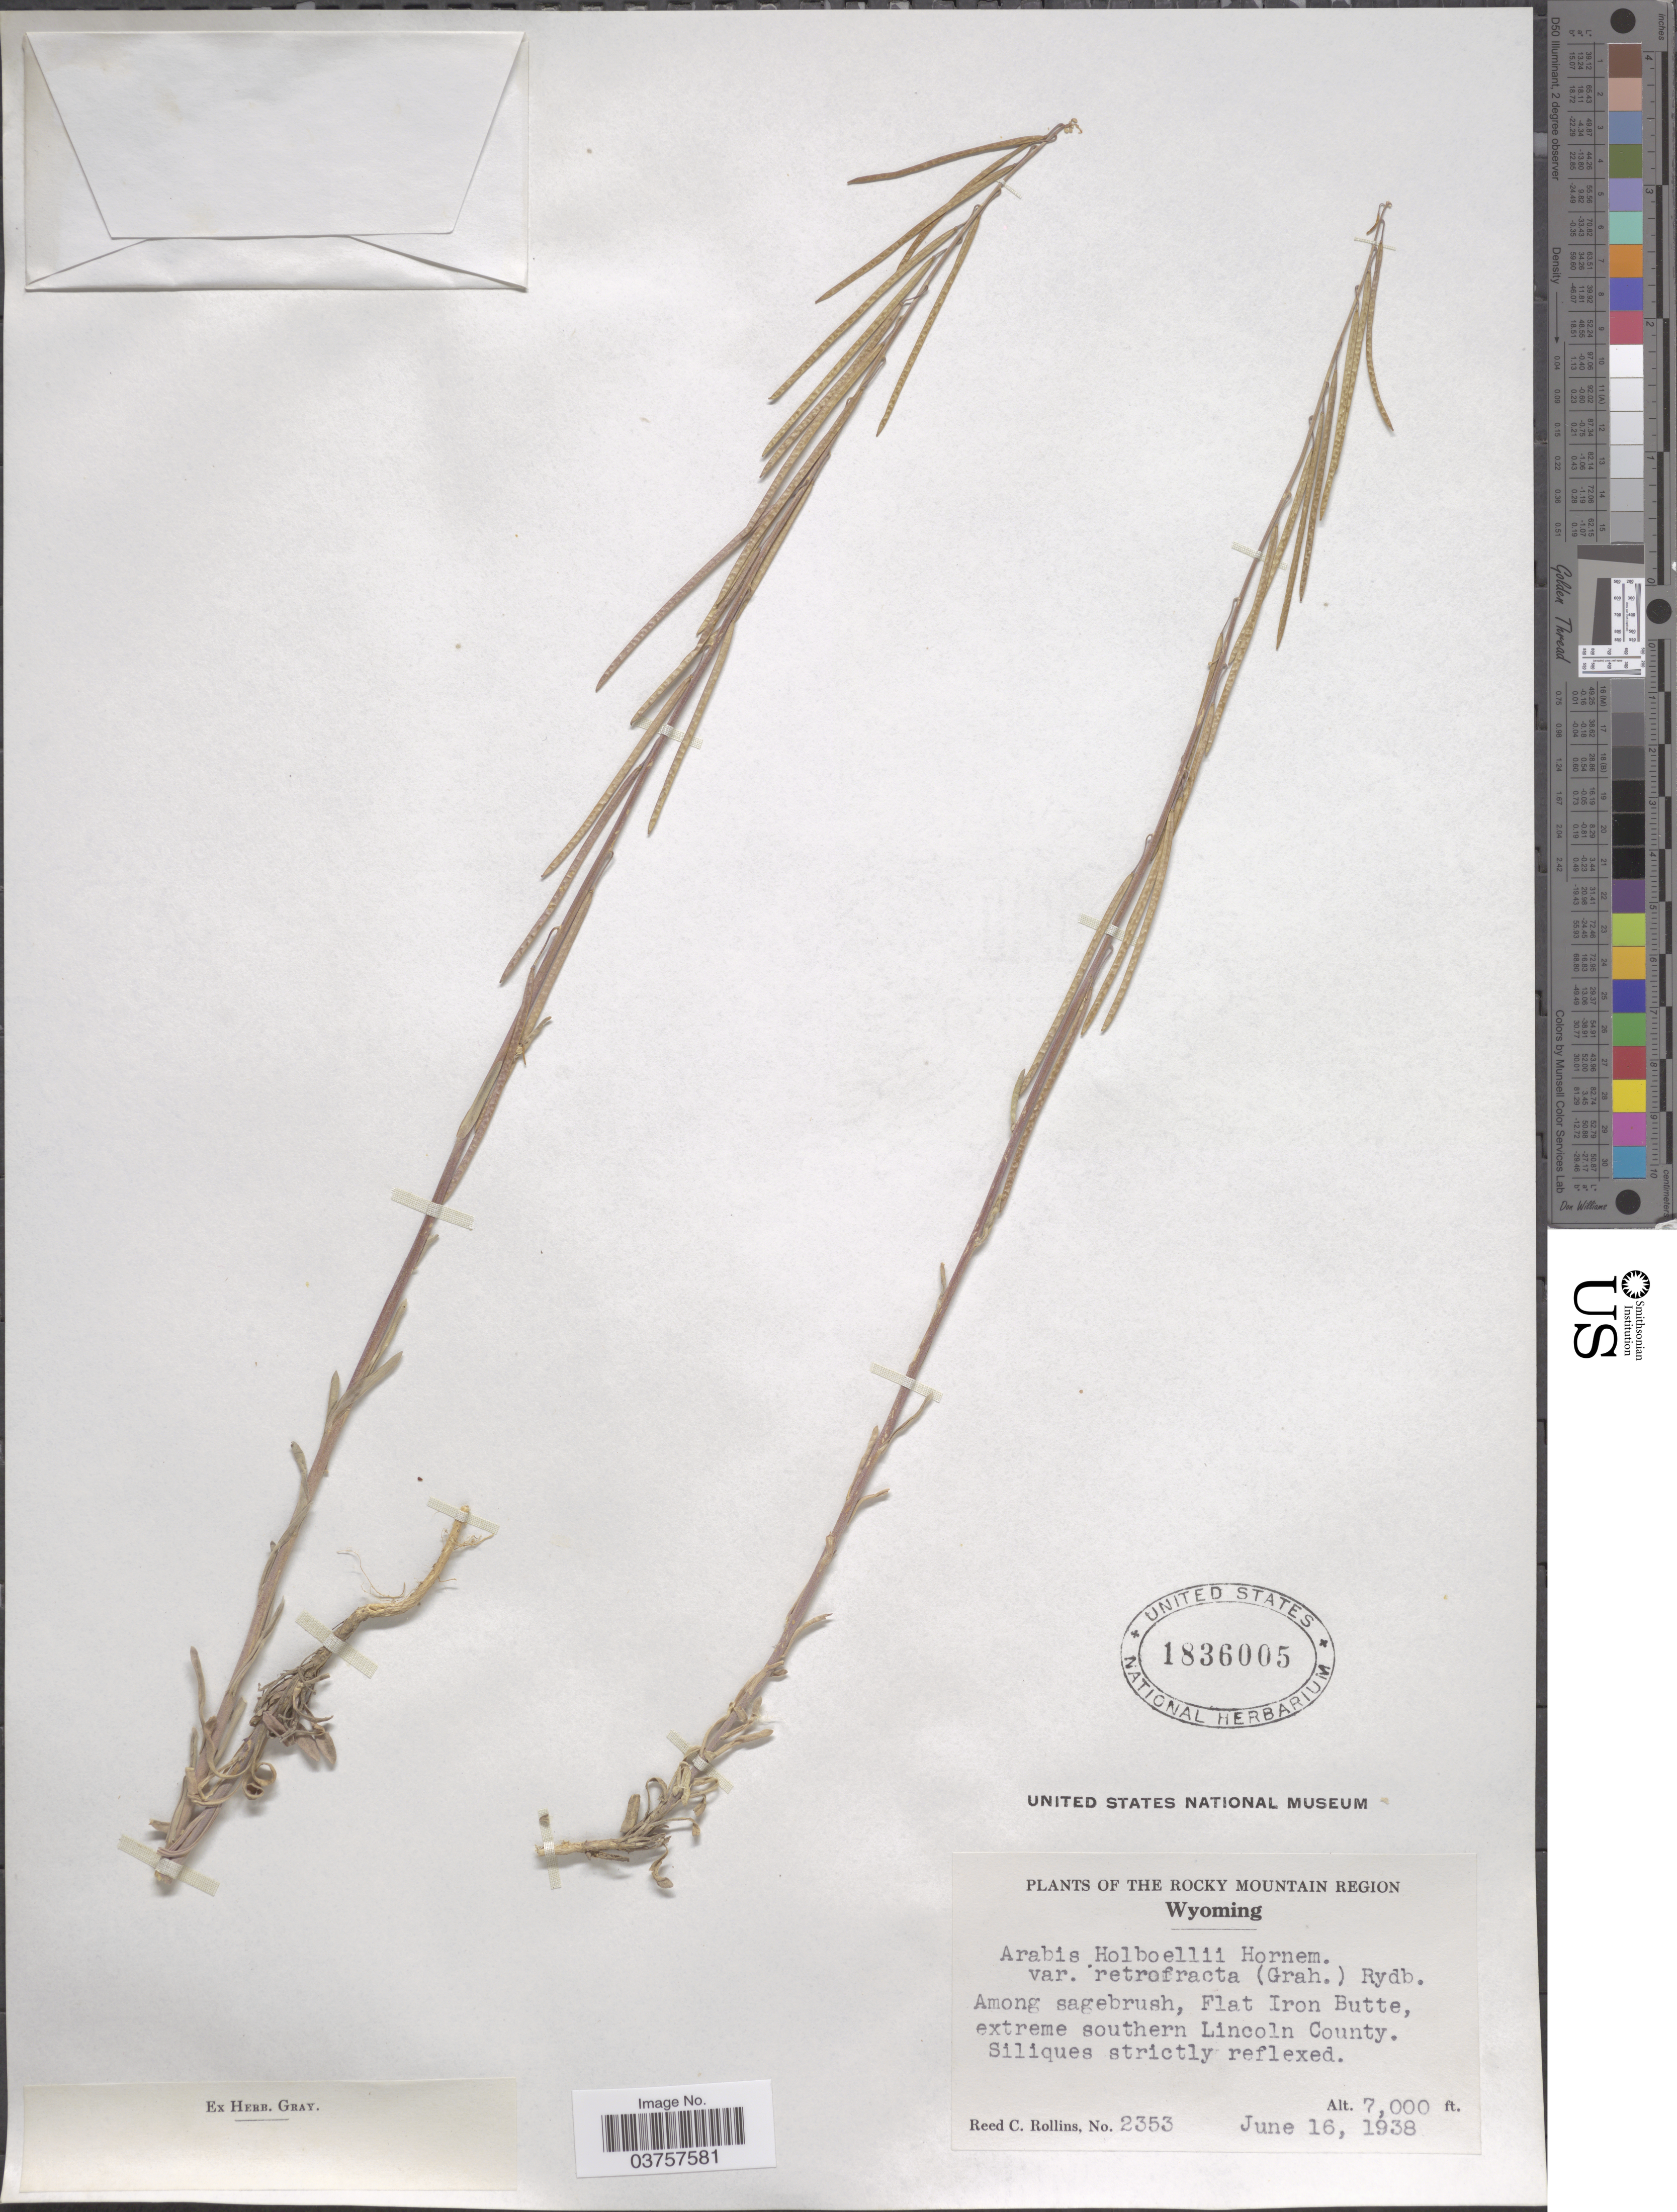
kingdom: Plantae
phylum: Tracheophyta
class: Magnoliopsida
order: Brassicales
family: Brassicaceae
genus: Arabis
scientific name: Arabis holboellii var. retrofracta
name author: Rydb.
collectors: R. C. Rollins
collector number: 2353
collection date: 1938-06-16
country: United States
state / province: Wyoming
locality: The Rocky Mountain Region. Flat Iron Butte, extreme southern Lincoln County.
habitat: among sagebrush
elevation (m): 2134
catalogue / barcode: US 1836005